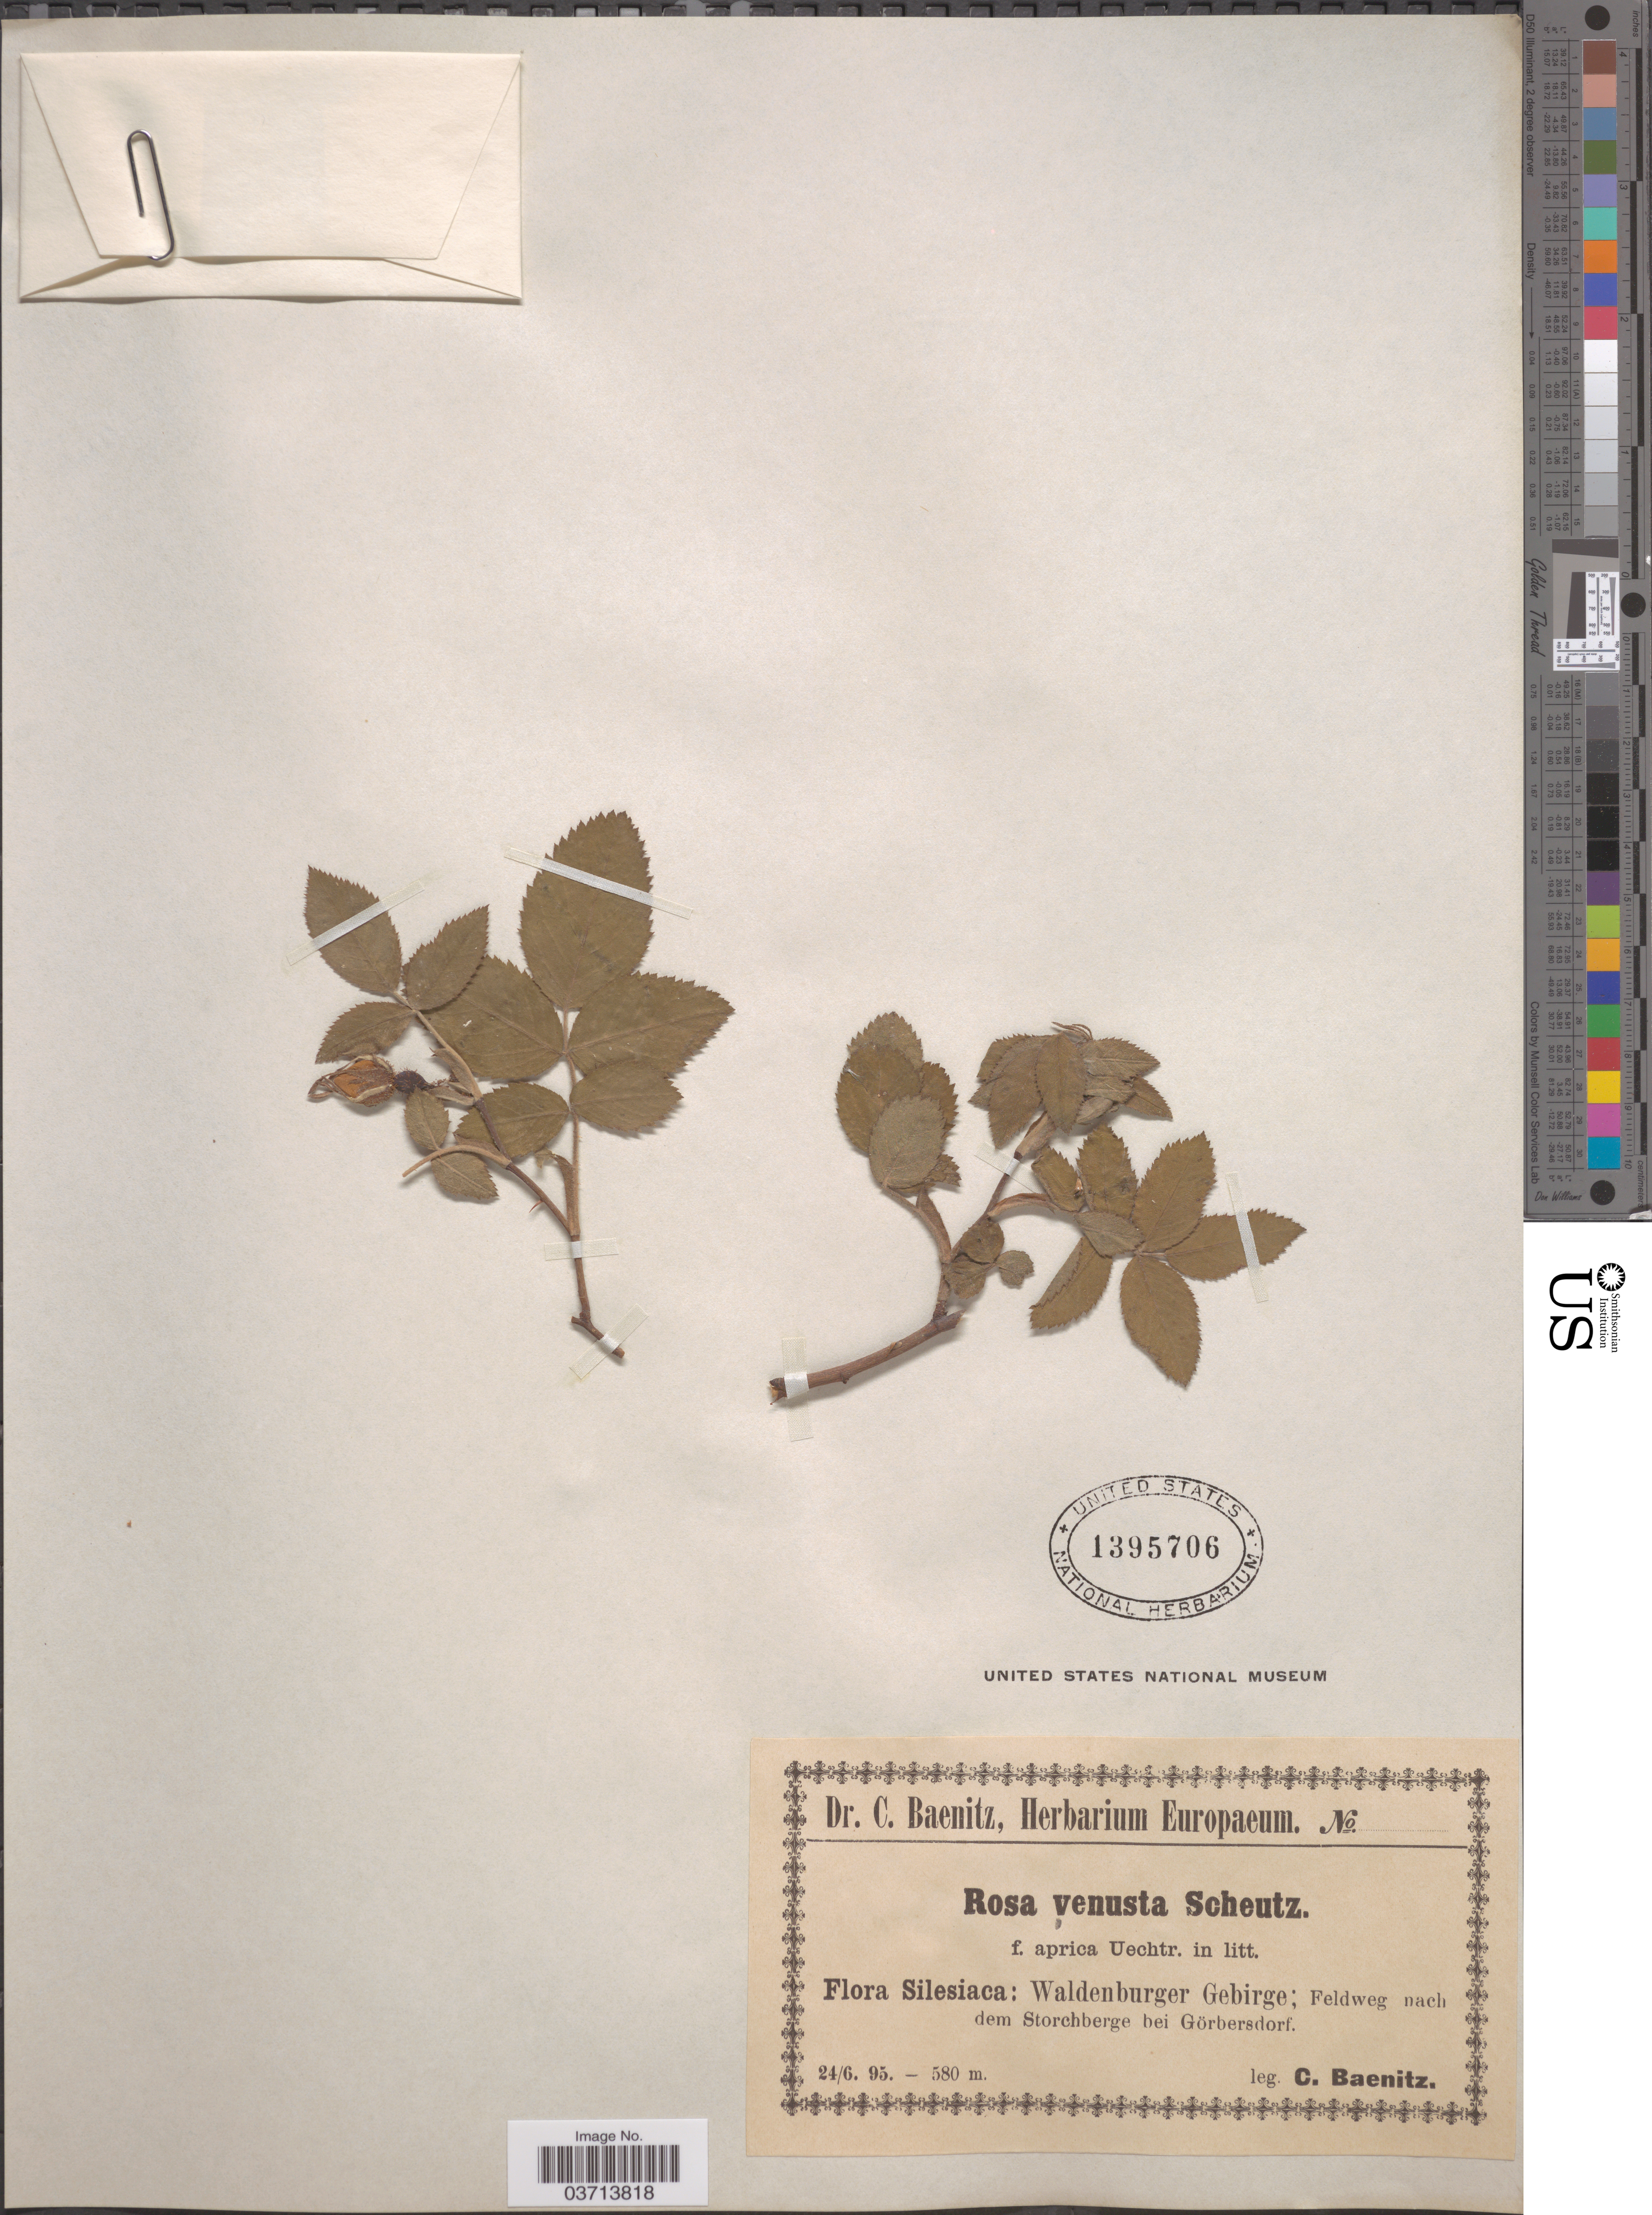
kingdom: Plantae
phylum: Tracheophyta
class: Magnoliopsida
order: Rosales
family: Rosaceae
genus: Rosa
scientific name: Rosa venusta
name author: Scheutz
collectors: C. G. Baenitz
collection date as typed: Transcribed d/m/y: 24/6/95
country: Poland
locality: Silesiaca: Waldenburger Gebirge; Feldweg nach dem Storchberge bei Görbersdorf.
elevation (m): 580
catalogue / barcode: US 1395706